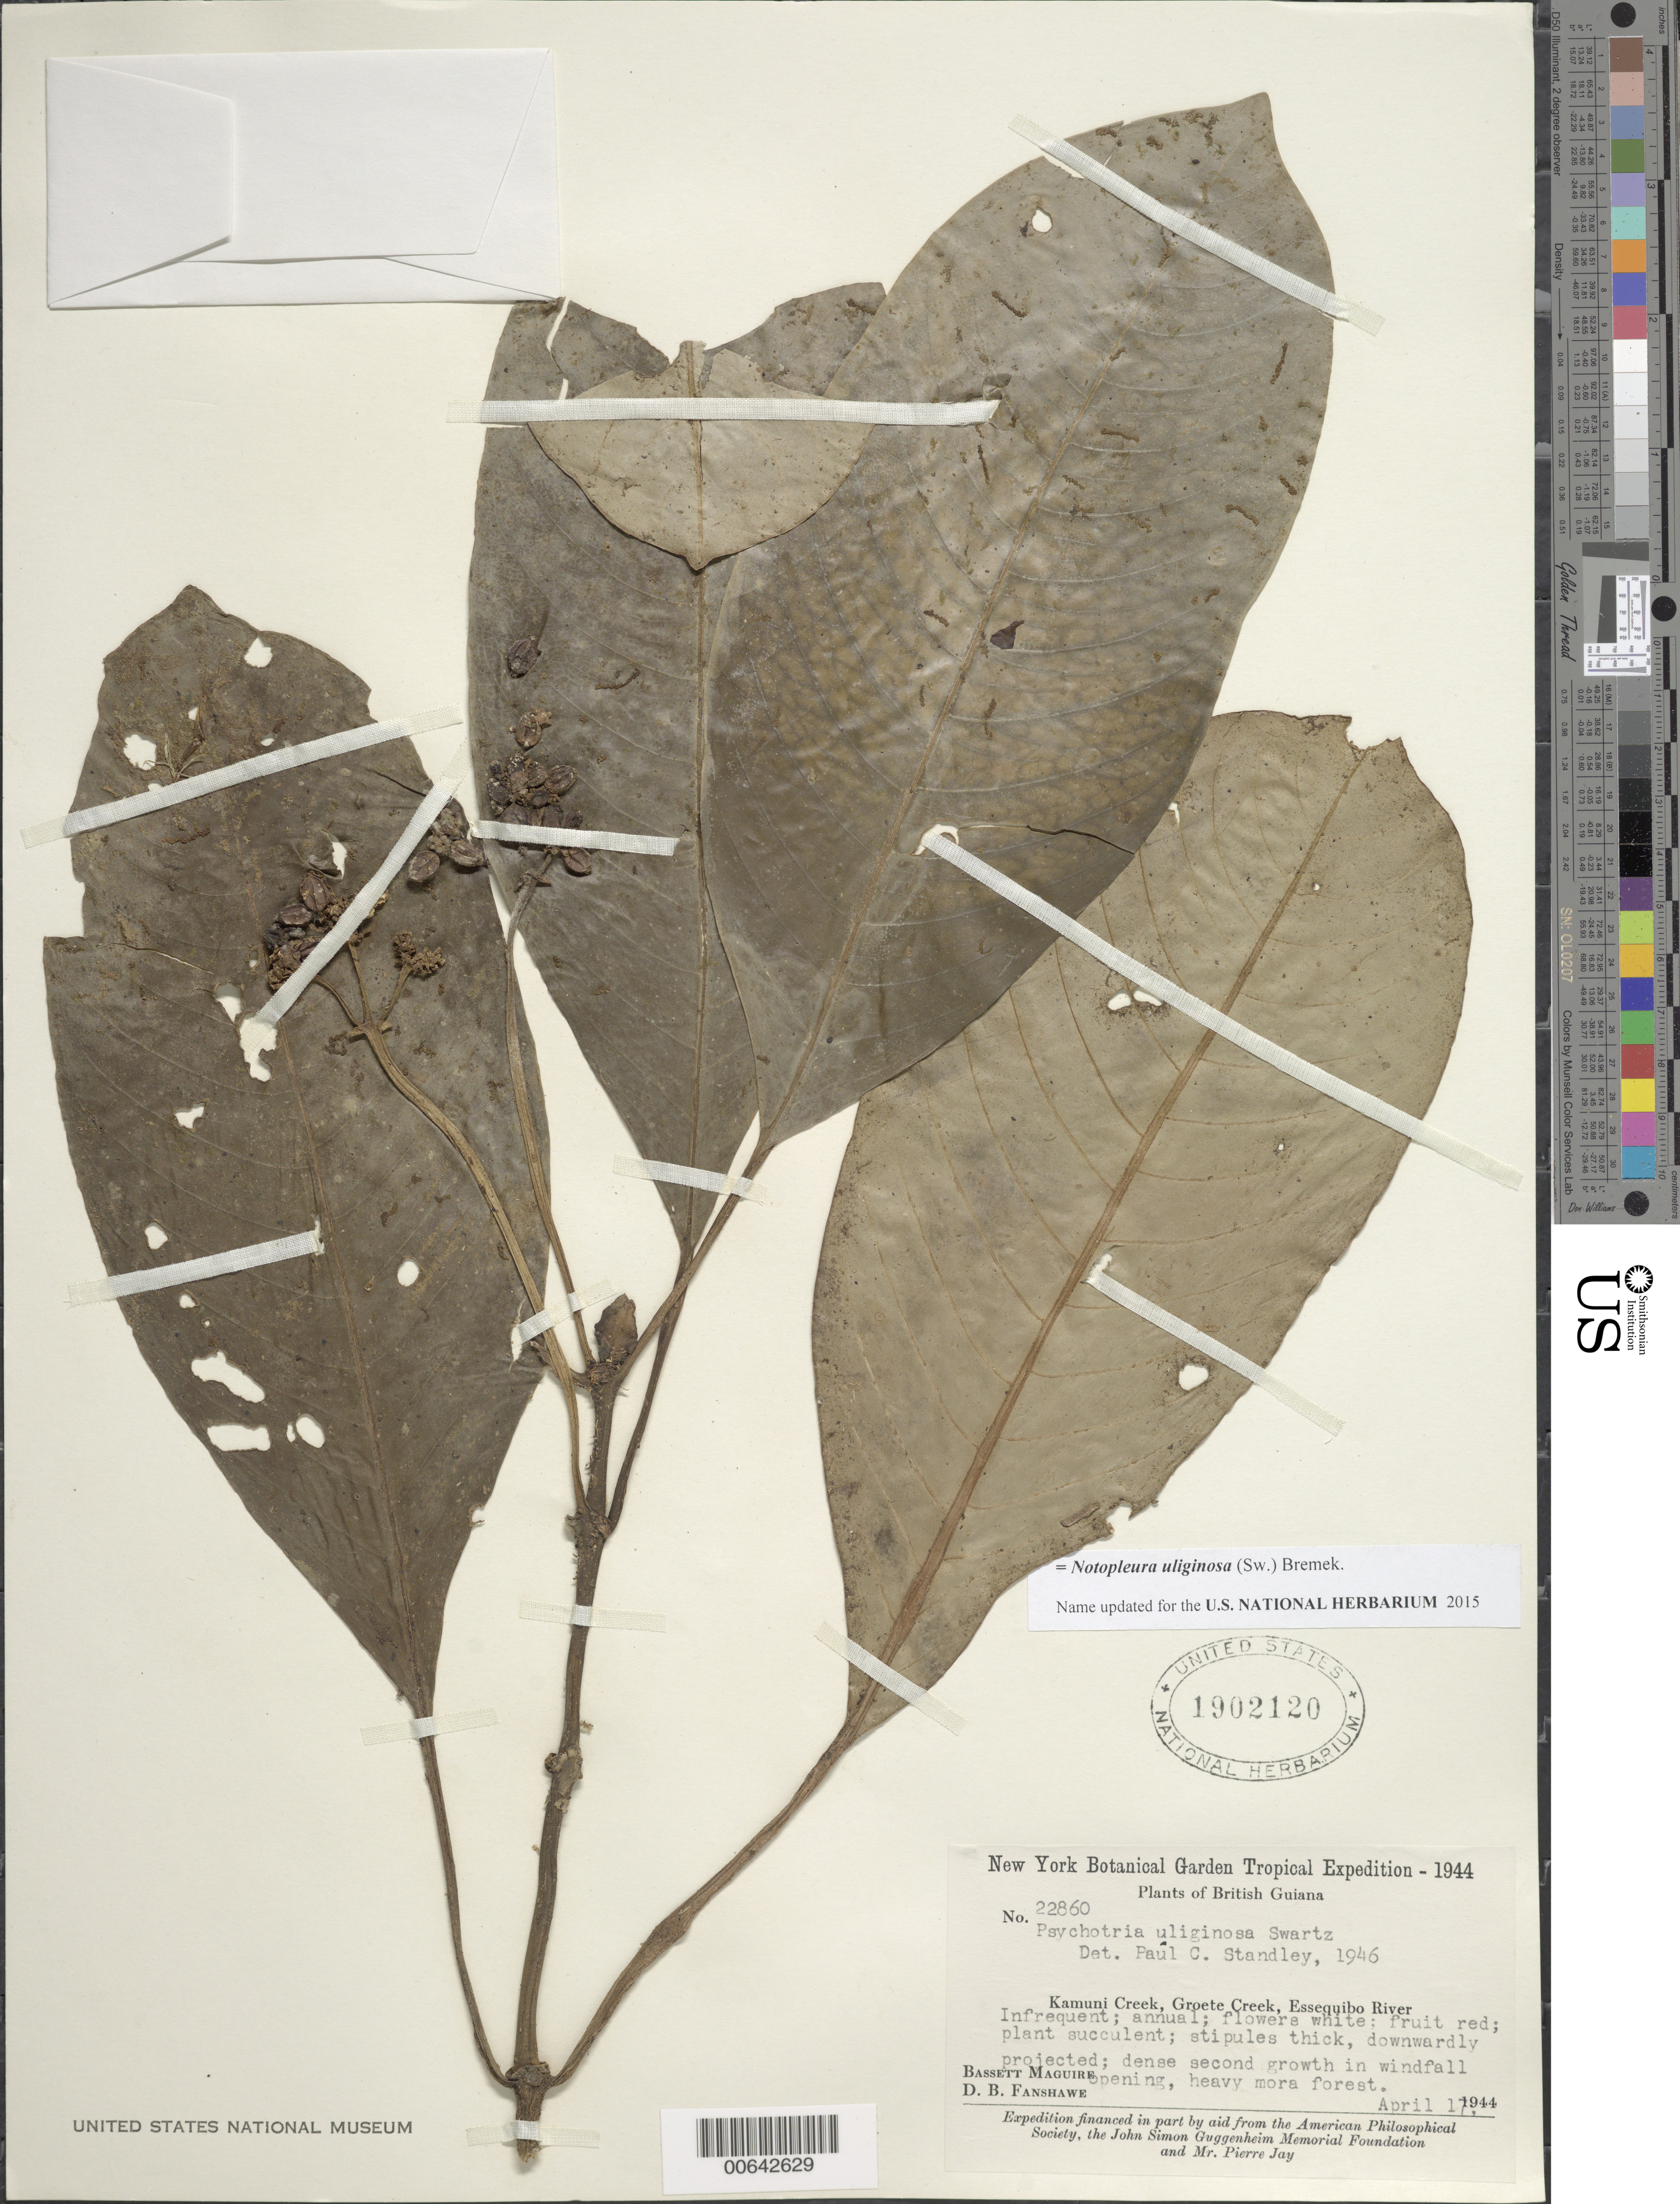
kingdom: Plantae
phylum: Tracheophyta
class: Magnoliopsida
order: Gentianales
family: Rubiaceae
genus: Psychotria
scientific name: Psychotria uliginosa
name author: Sw.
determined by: Standley, Paul C.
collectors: B. Maguire & D. B. Fanshawe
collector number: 22860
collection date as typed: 17-Apr-44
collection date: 1944-04-17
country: Guyana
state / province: Essequibo Isl-W. Demerara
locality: Kamuni Creek, Groete Creek, Essequibo River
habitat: Dense second grwoth in windfall opening, heavy mora forest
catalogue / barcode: US 1902120